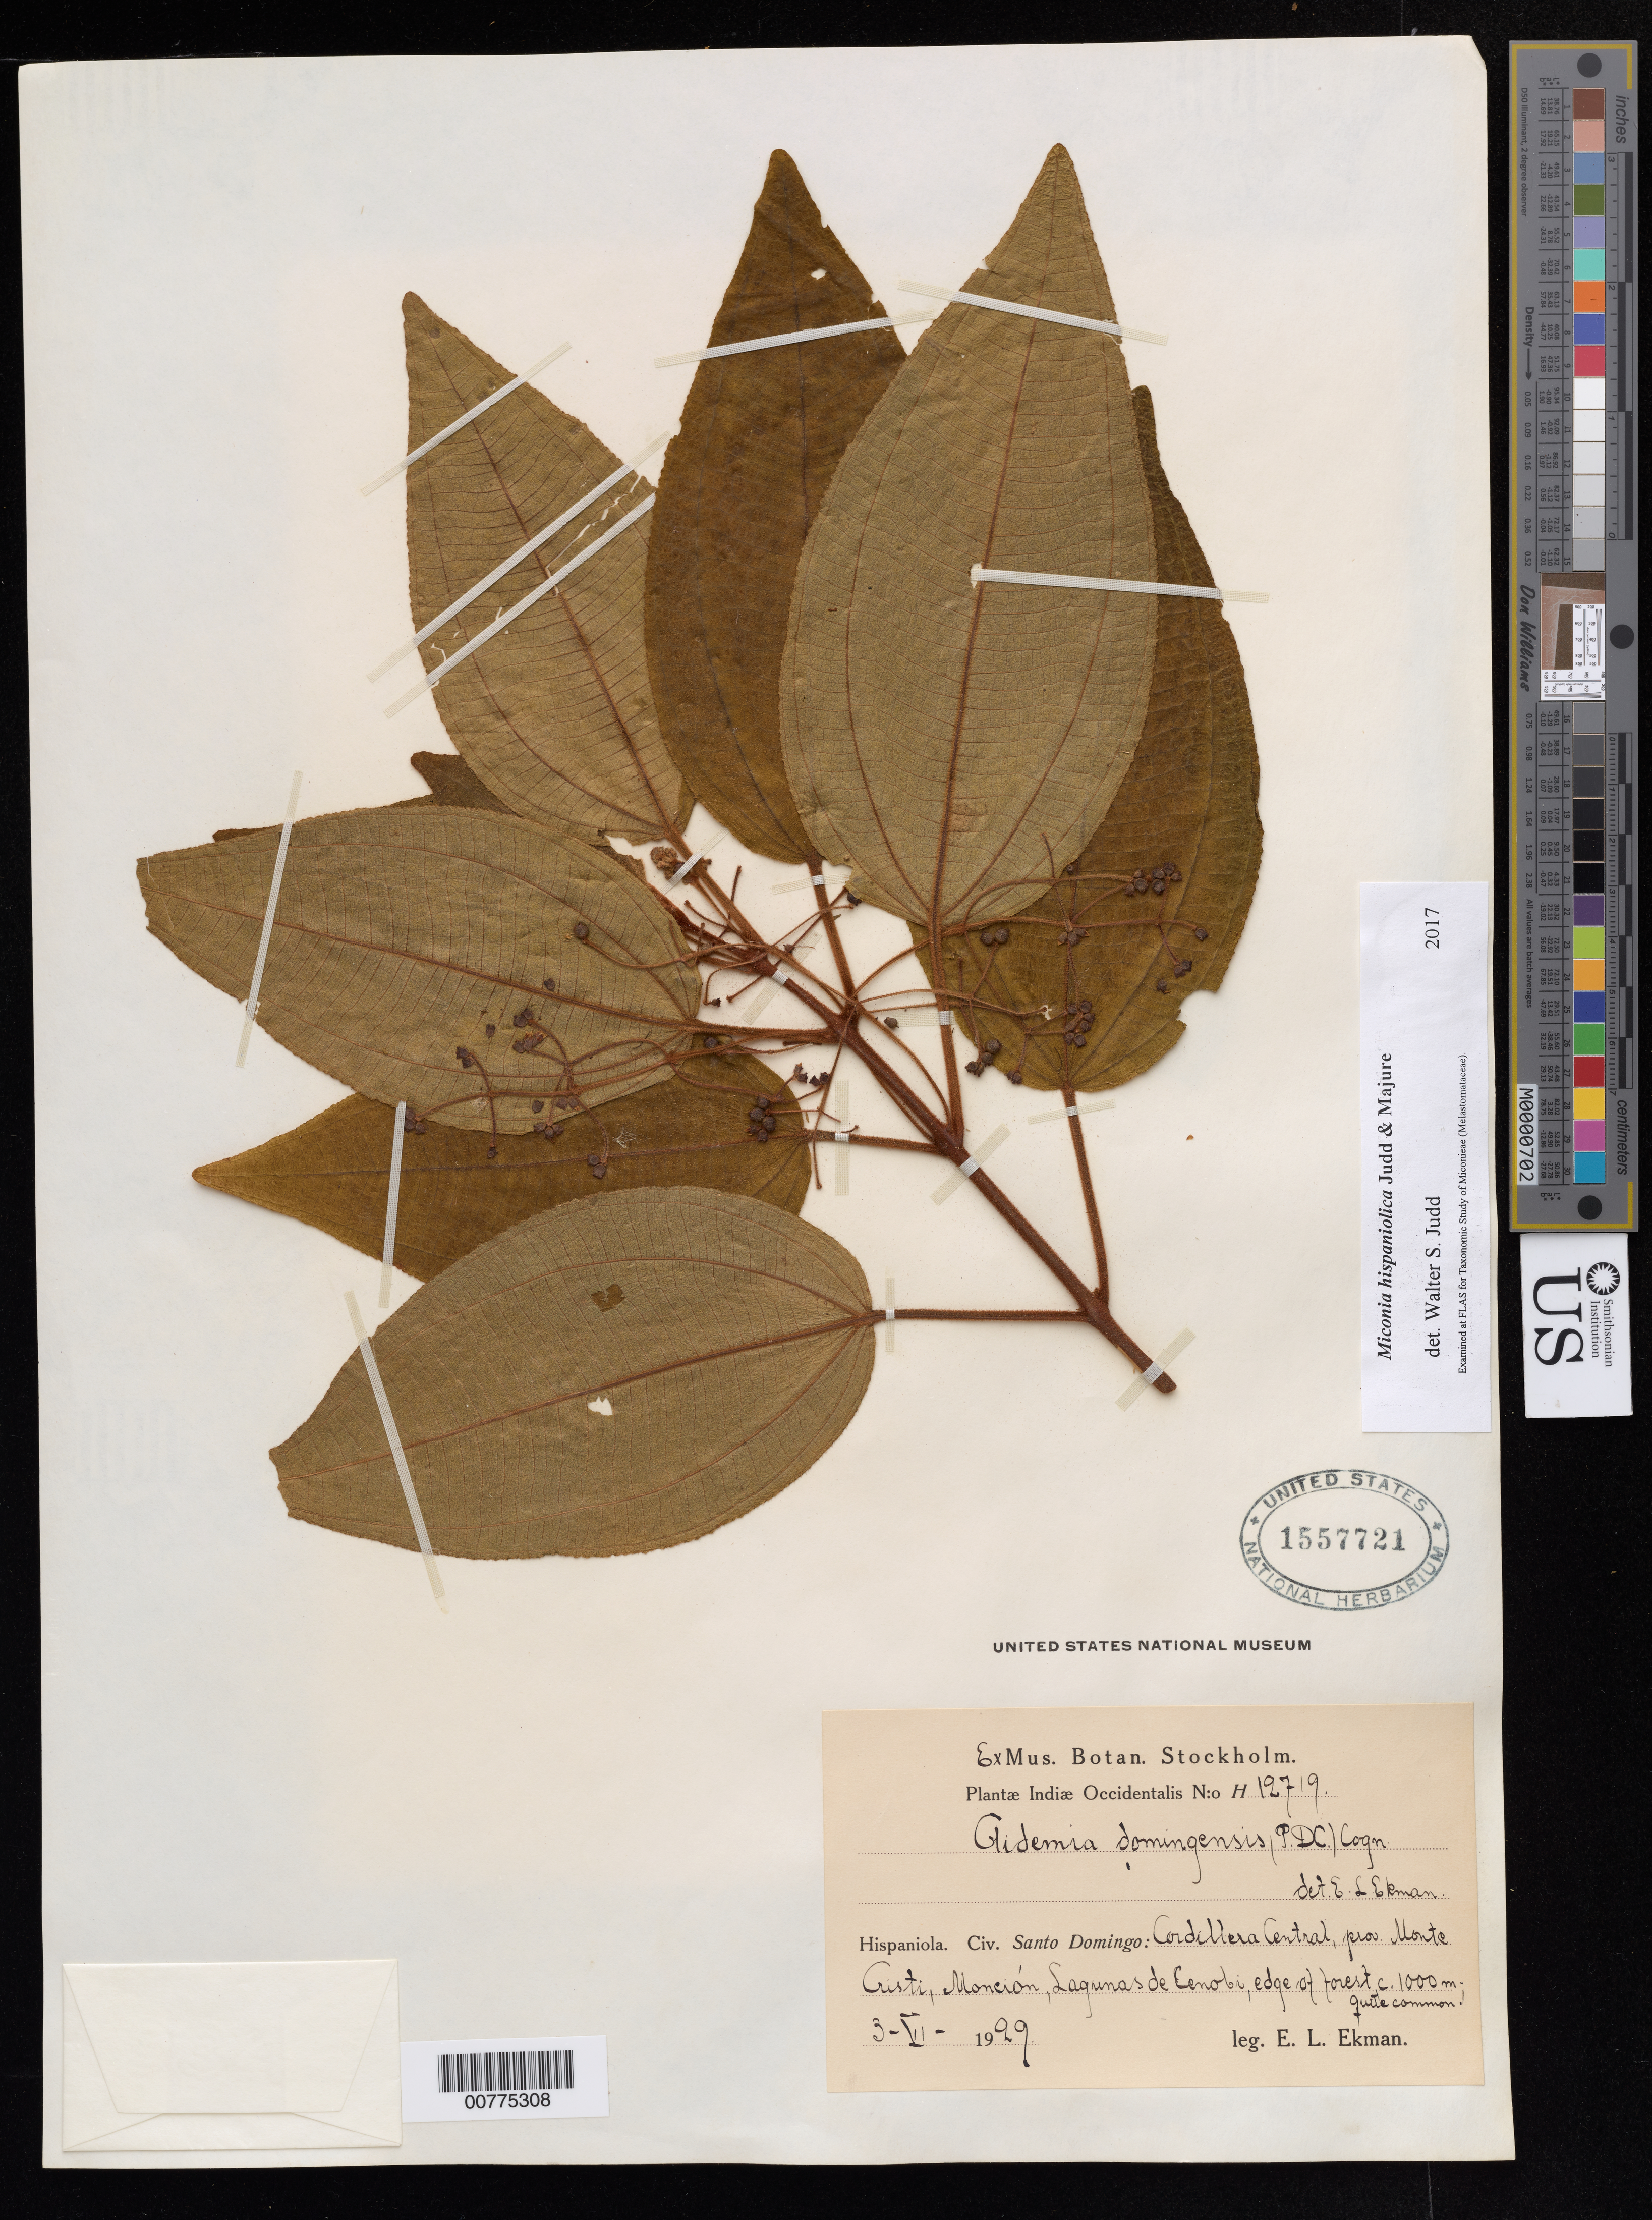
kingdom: Plantae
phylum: Tracheophyta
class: Magnoliopsida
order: Myrtales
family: Melastomataceae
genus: Miconia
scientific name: Miconia hispidula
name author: (Cogn.) Judd et al.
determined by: Judd, Walter S.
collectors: E. L. Ekman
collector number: H 12719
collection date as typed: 03 Jun 1929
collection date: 1929-06-03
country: Dominican Republic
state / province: Monte Cristi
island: Hispaniola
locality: Cordillera Central, Monción, Lagunas de Cenobi.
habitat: Edge of forest.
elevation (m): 1000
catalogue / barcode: US 1557721